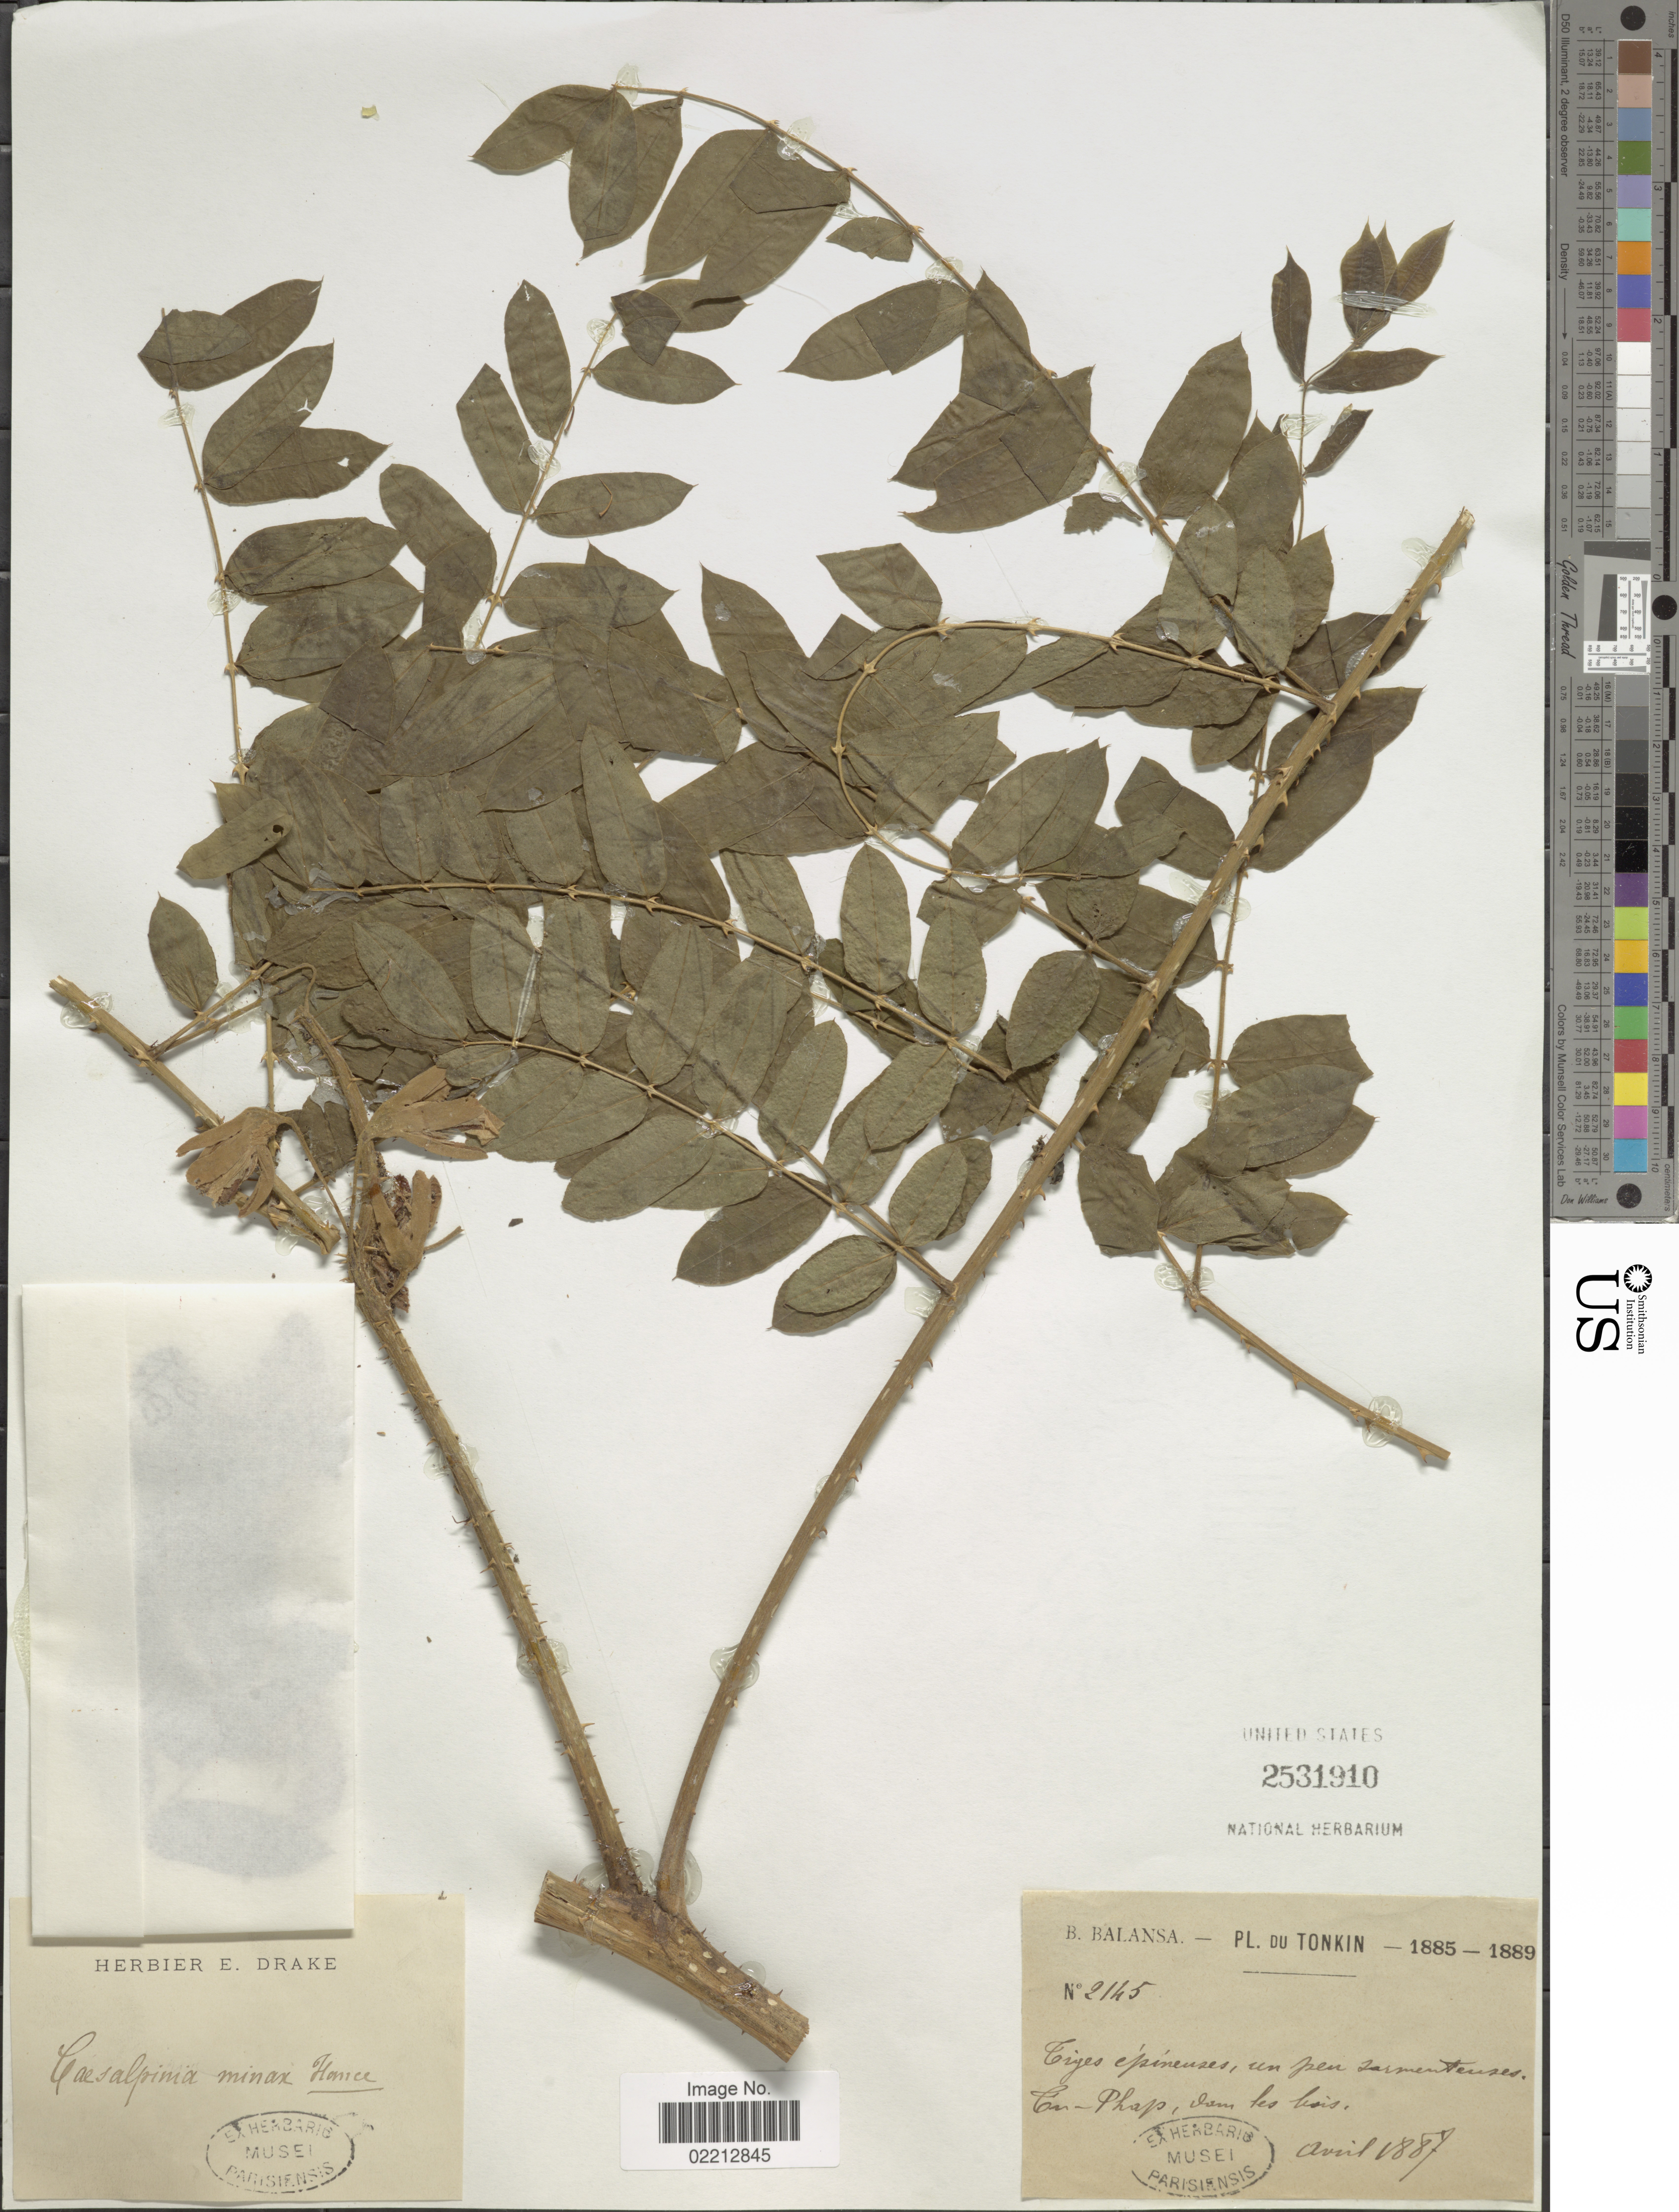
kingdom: Plantae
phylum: Tracheophyta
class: Magnoliopsida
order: Fabales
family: Fabaceae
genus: Guilandina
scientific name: Guilandina minax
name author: (Hance) G.P. Lewis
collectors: B. Balansa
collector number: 2145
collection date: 1887-04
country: Vietnam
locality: Tonkin, Tan-Phass [interpreted]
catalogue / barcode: US 2531910